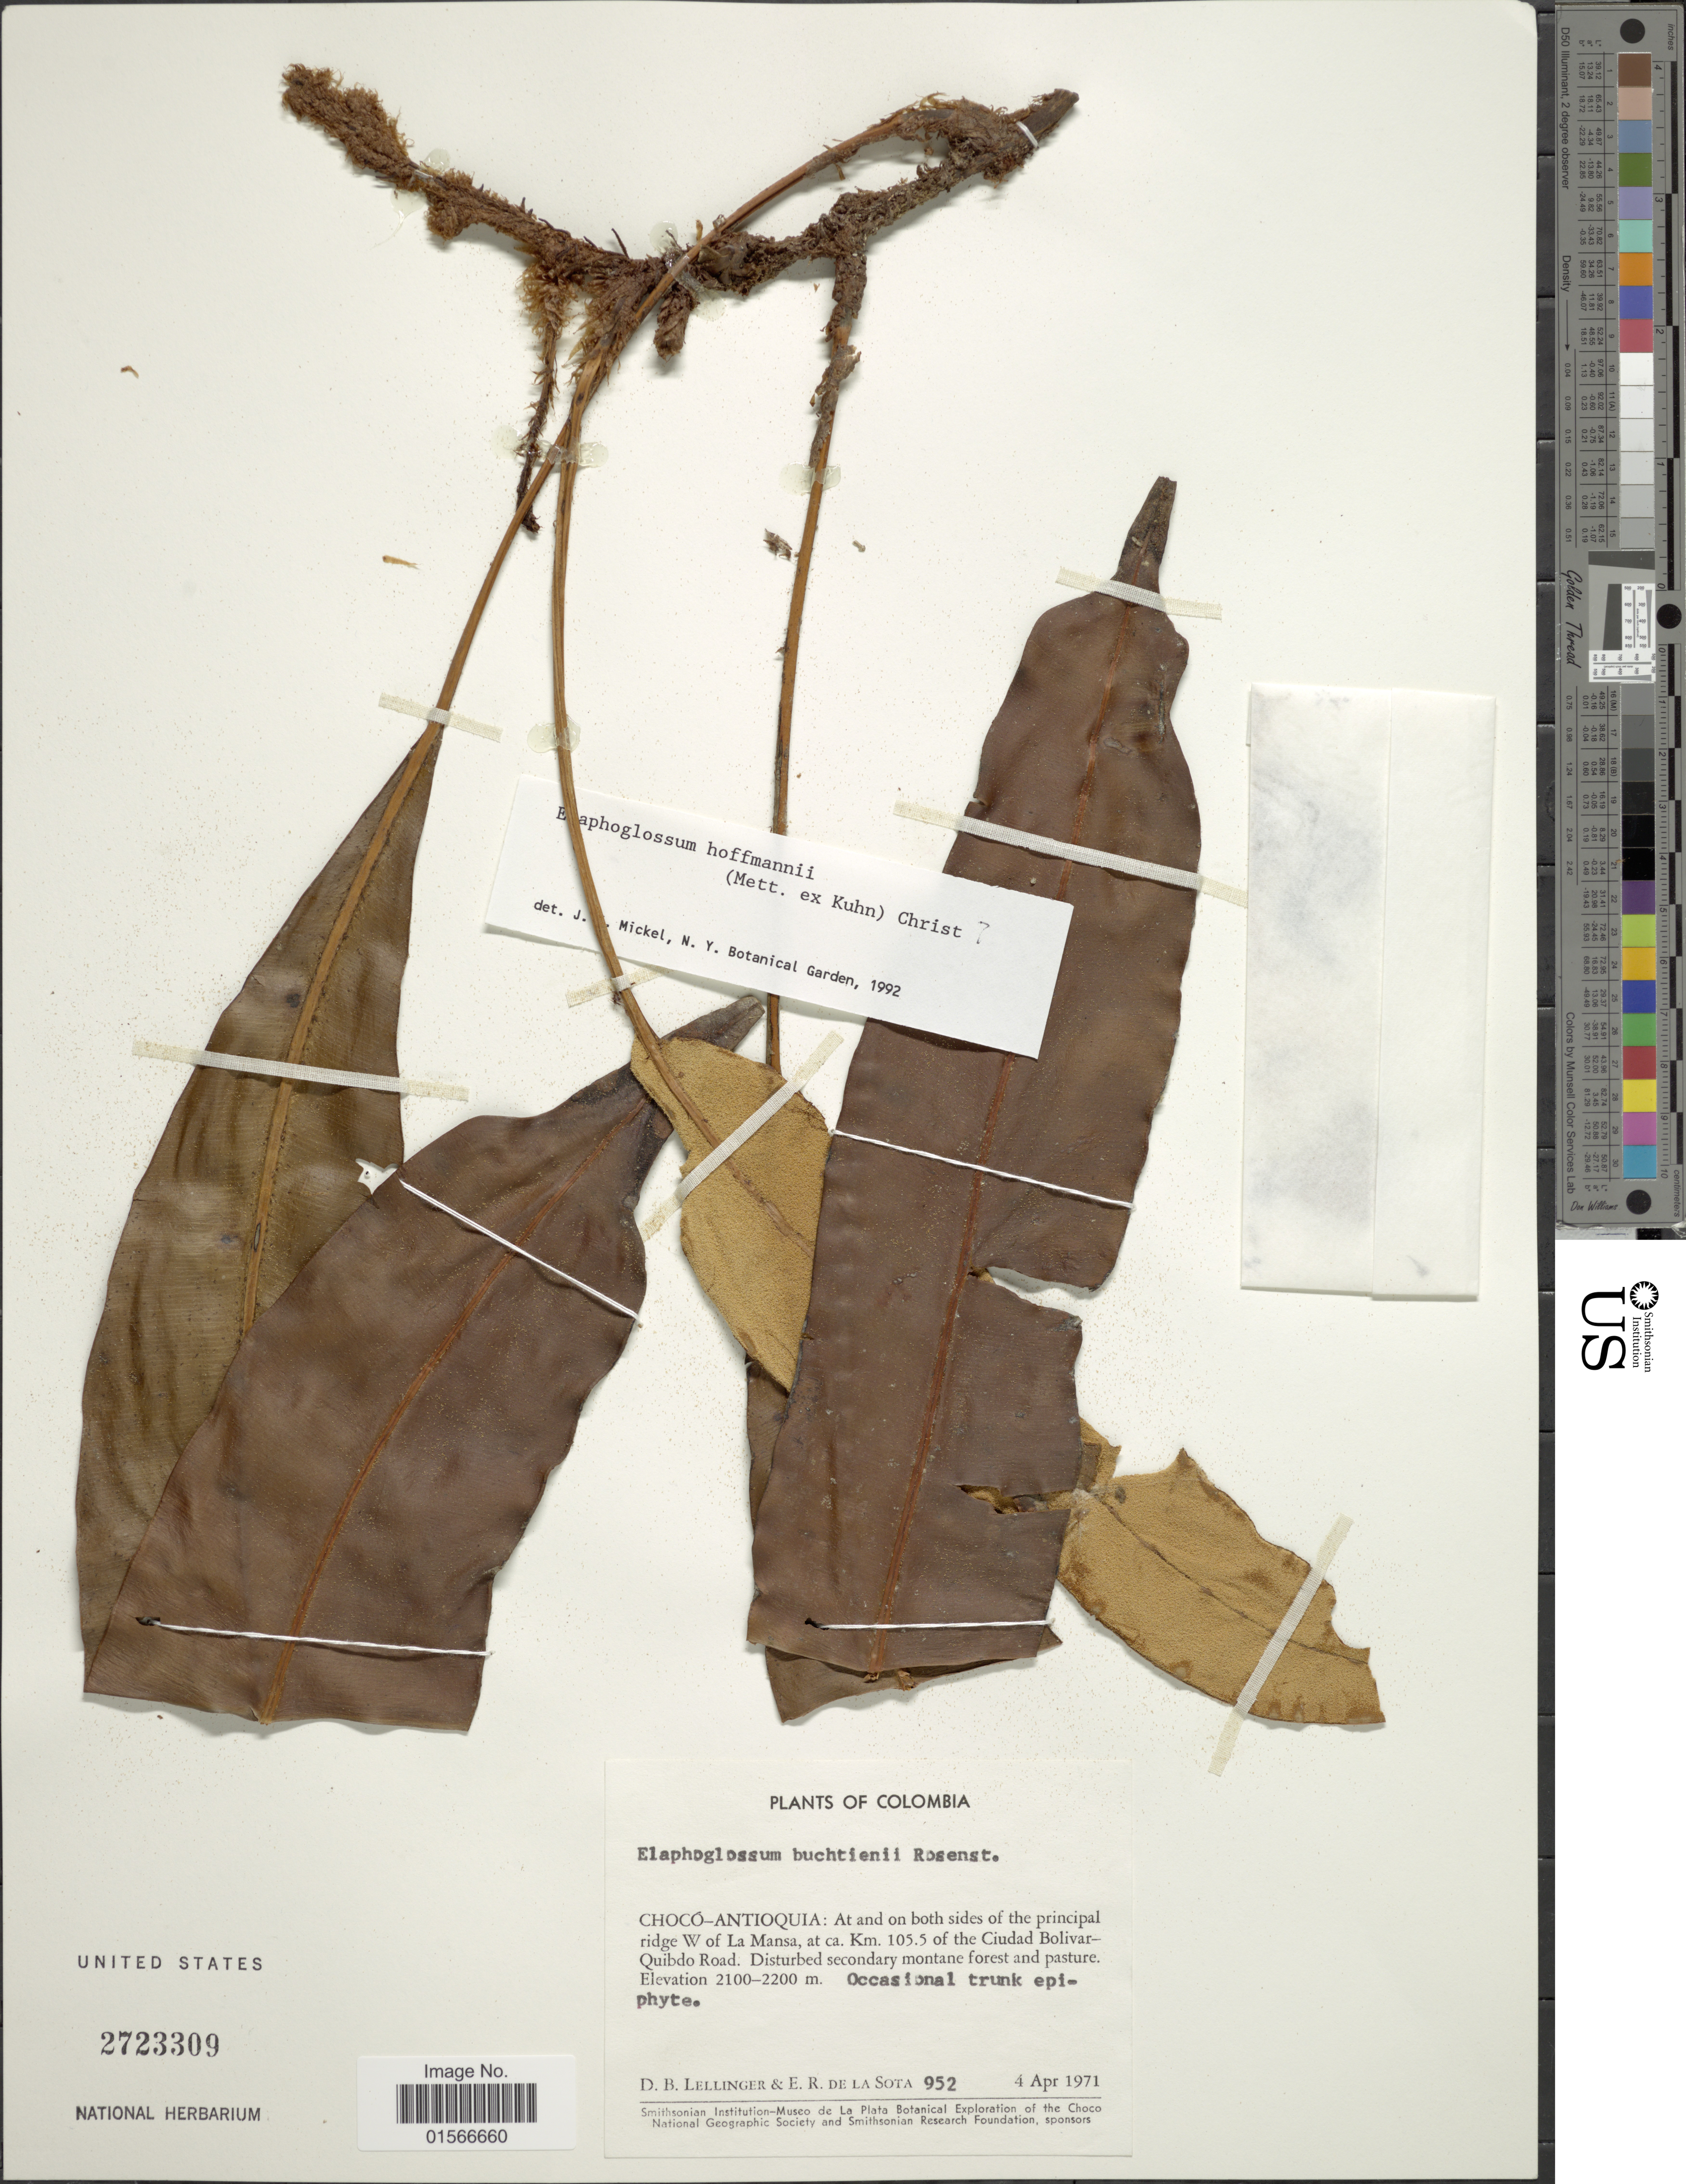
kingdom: Plantae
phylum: Tracheophyta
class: Polypodiopsida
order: Polypodiales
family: Dryopteridaceae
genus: Elaphoglossum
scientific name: Elaphoglossum hoffmannii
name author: (Mett. ex Kuhn) Christ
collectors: D. B. Lellinger & E. R. de la Sota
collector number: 952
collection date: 1971-04-04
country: Colombia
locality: Chocó-Antioquia: At and on both sides of the principal ridge W of La Mansa, at ca. Km. 105.5 of the Ciudad Bolivar-Quibdo Road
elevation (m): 2100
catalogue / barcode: US 2723309